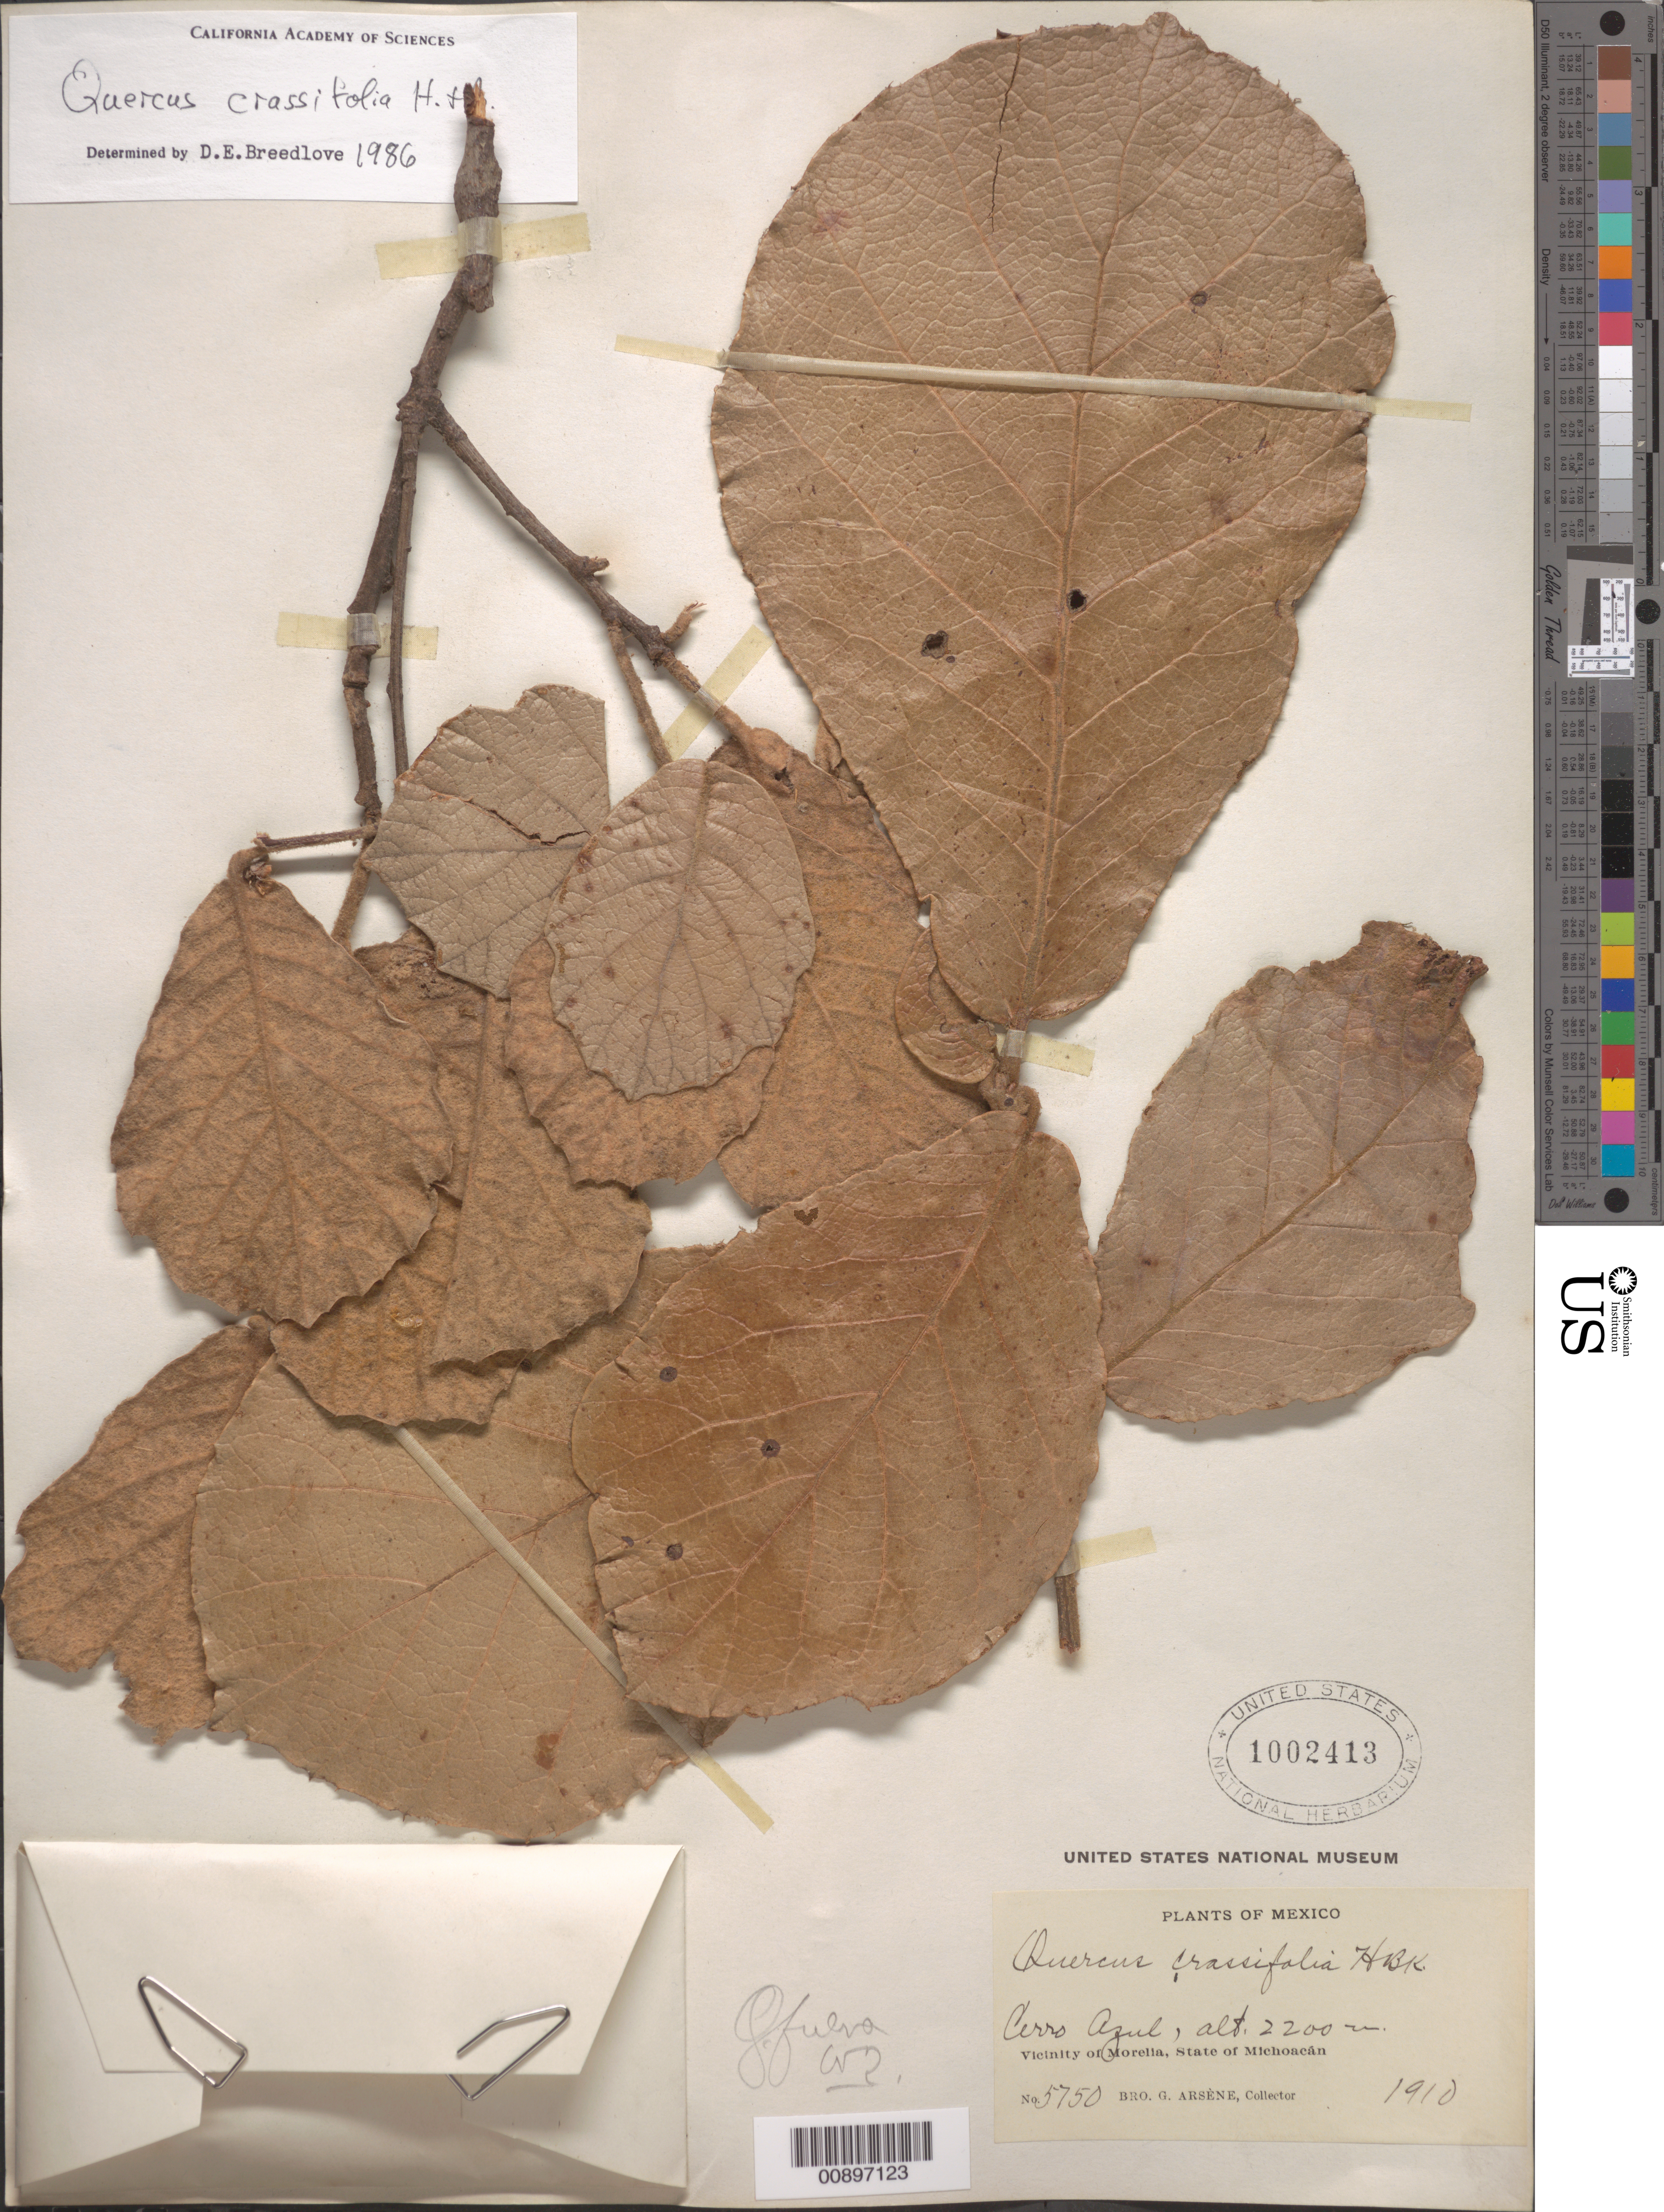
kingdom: Plantae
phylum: Tracheophyta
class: Magnoliopsida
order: Fagales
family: Fagaceae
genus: Quercus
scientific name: Quercus crassifolia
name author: Humb. & Bonpl.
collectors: Bro. G. Arsène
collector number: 5750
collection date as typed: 1910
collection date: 1910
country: Mexico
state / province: Michoacán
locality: Cerro Azul. Vicinity of Morelia, Michoacán.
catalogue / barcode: US 1002413